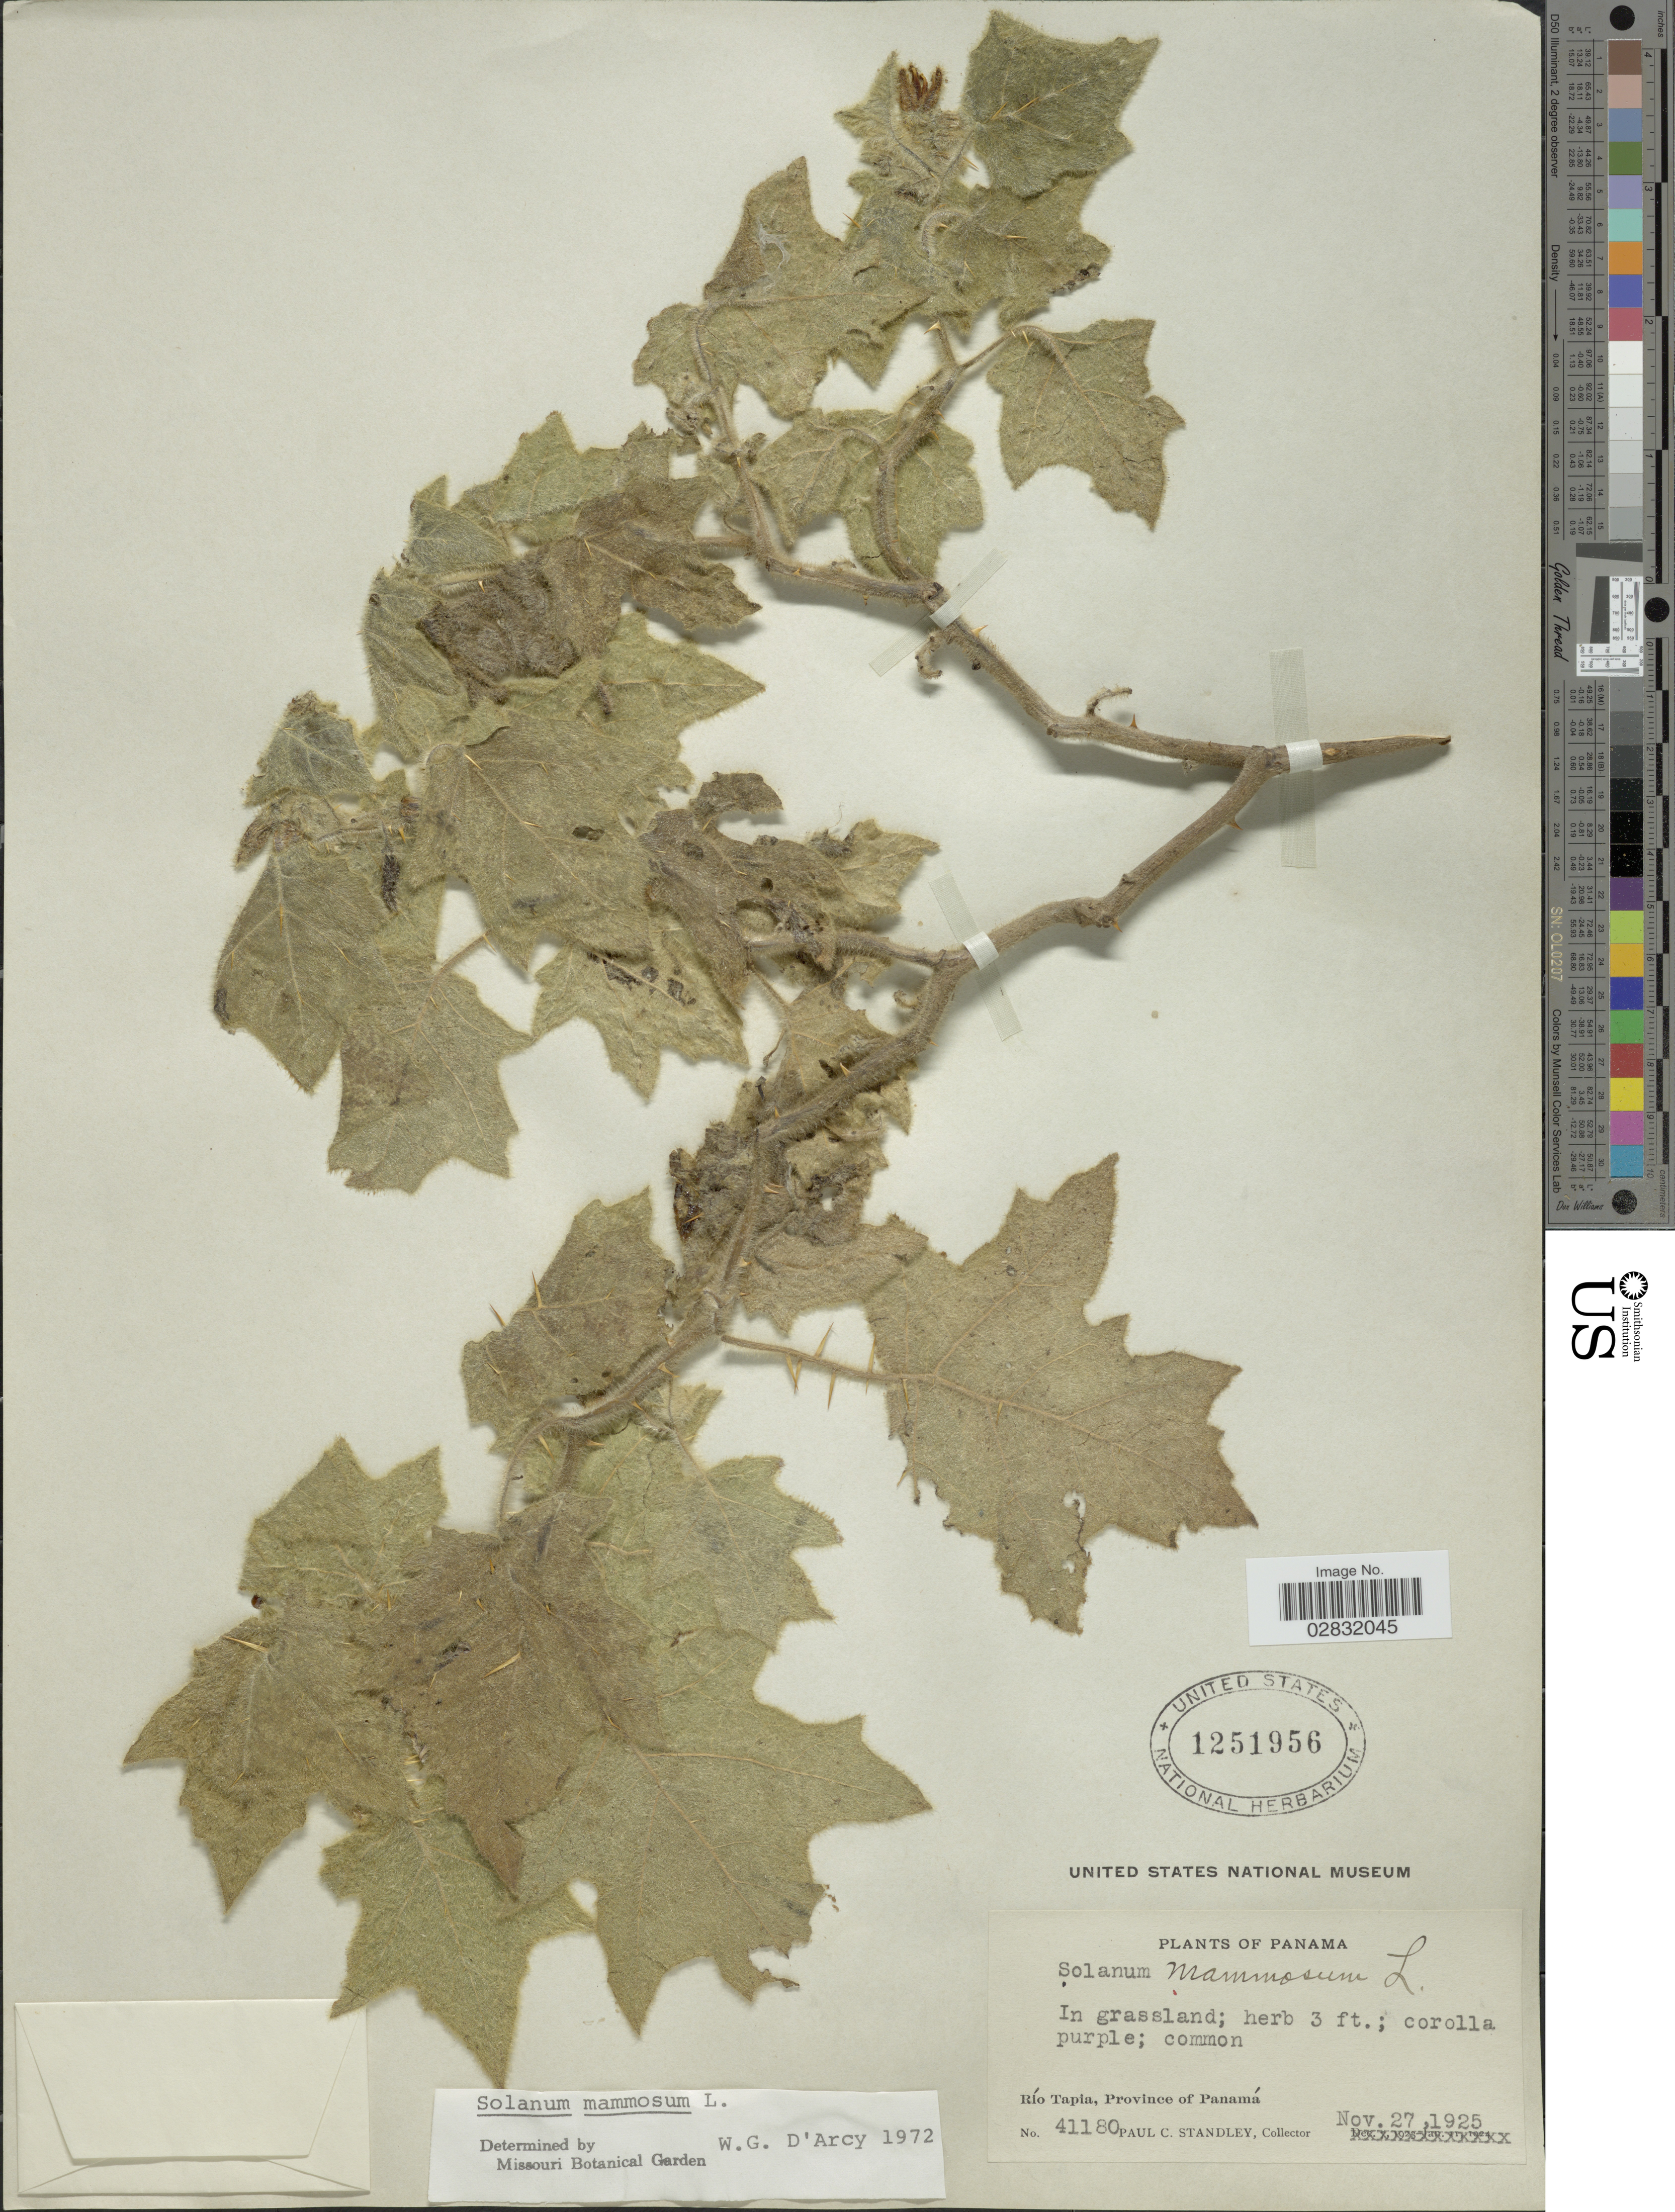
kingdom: Plantae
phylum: Tracheophyta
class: Magnoliopsida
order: Solanales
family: Solanaceae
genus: Solanum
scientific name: Solanum mammosum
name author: L.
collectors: P. C. Standley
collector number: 41180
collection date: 1925-11-27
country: Panama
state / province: Panamá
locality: Río Tapia, Province of Panamá.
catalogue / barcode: US 1251956